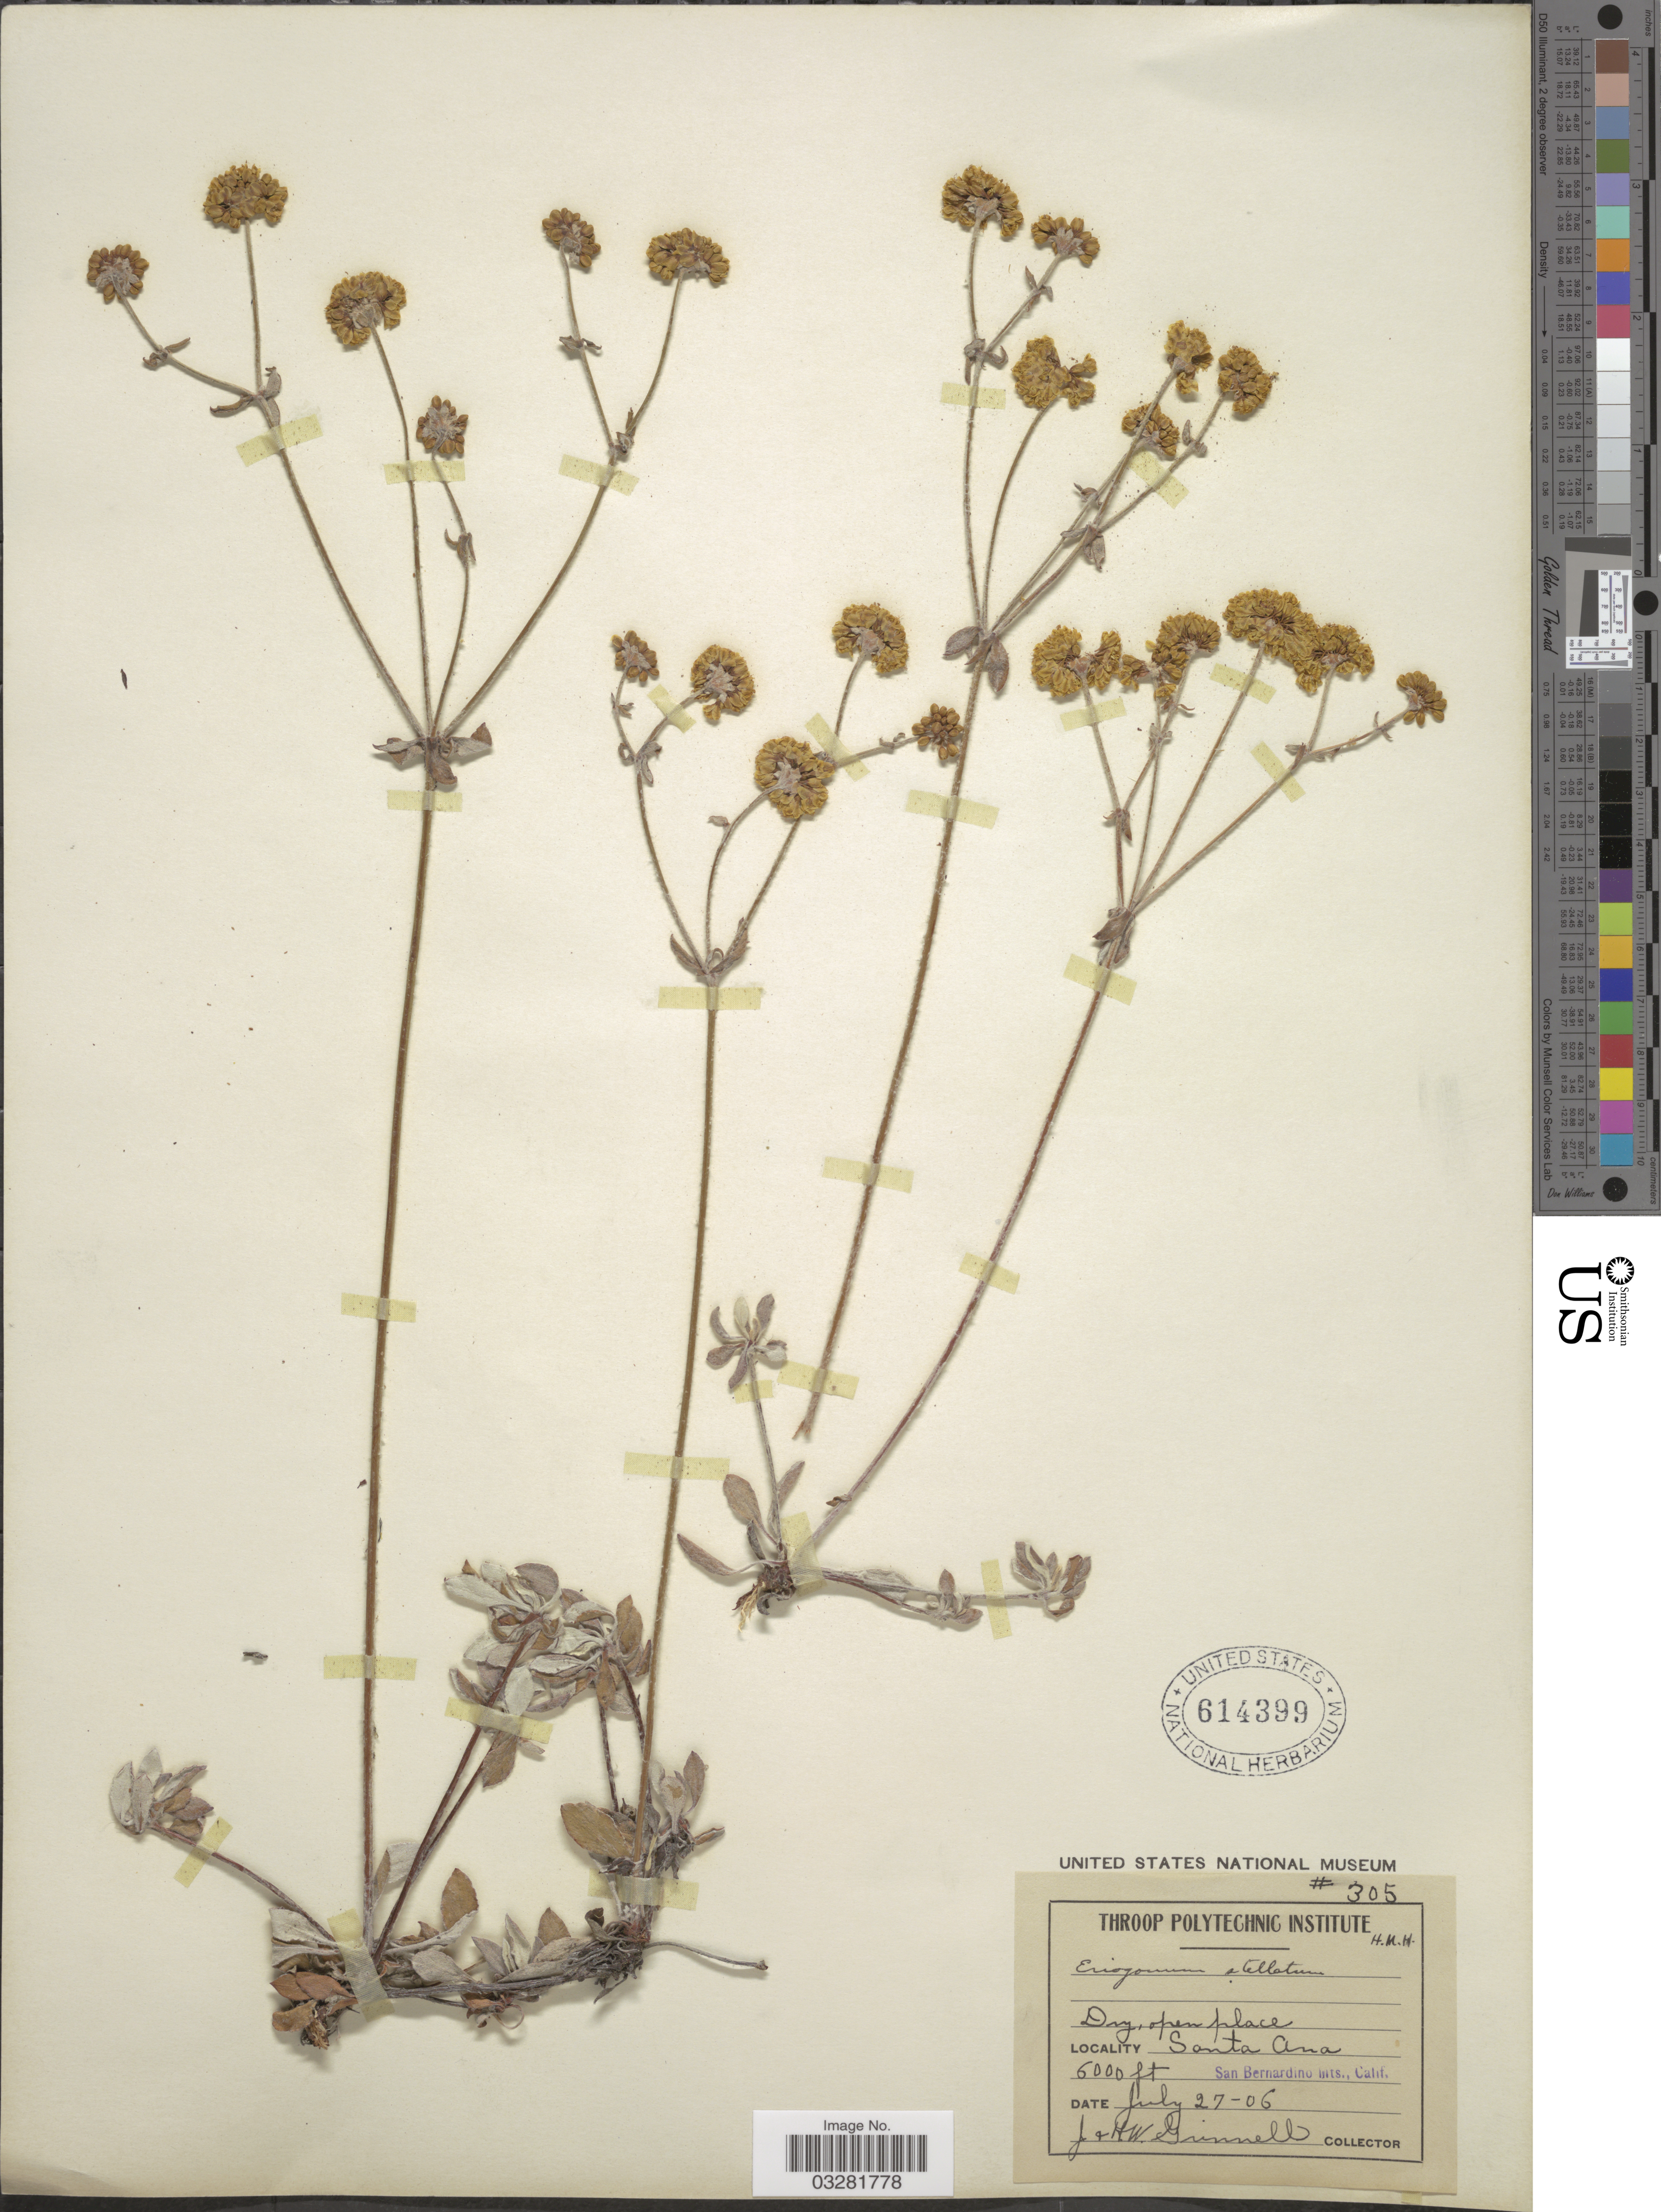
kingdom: Plantae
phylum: Tracheophyta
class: Magnoliopsida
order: Caryophyllales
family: Polygonaceae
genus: Eriogonum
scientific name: Eriogonum umbellatum var. stellatum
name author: (Benth.) M.E. Jones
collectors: J. Grinnell & H. Grinnell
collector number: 305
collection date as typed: Transcribed d/m/y: 27/7/6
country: United States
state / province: California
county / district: San Bernardino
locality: Santa Ana. San Bernardino Mts.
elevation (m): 1829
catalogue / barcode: US 614399